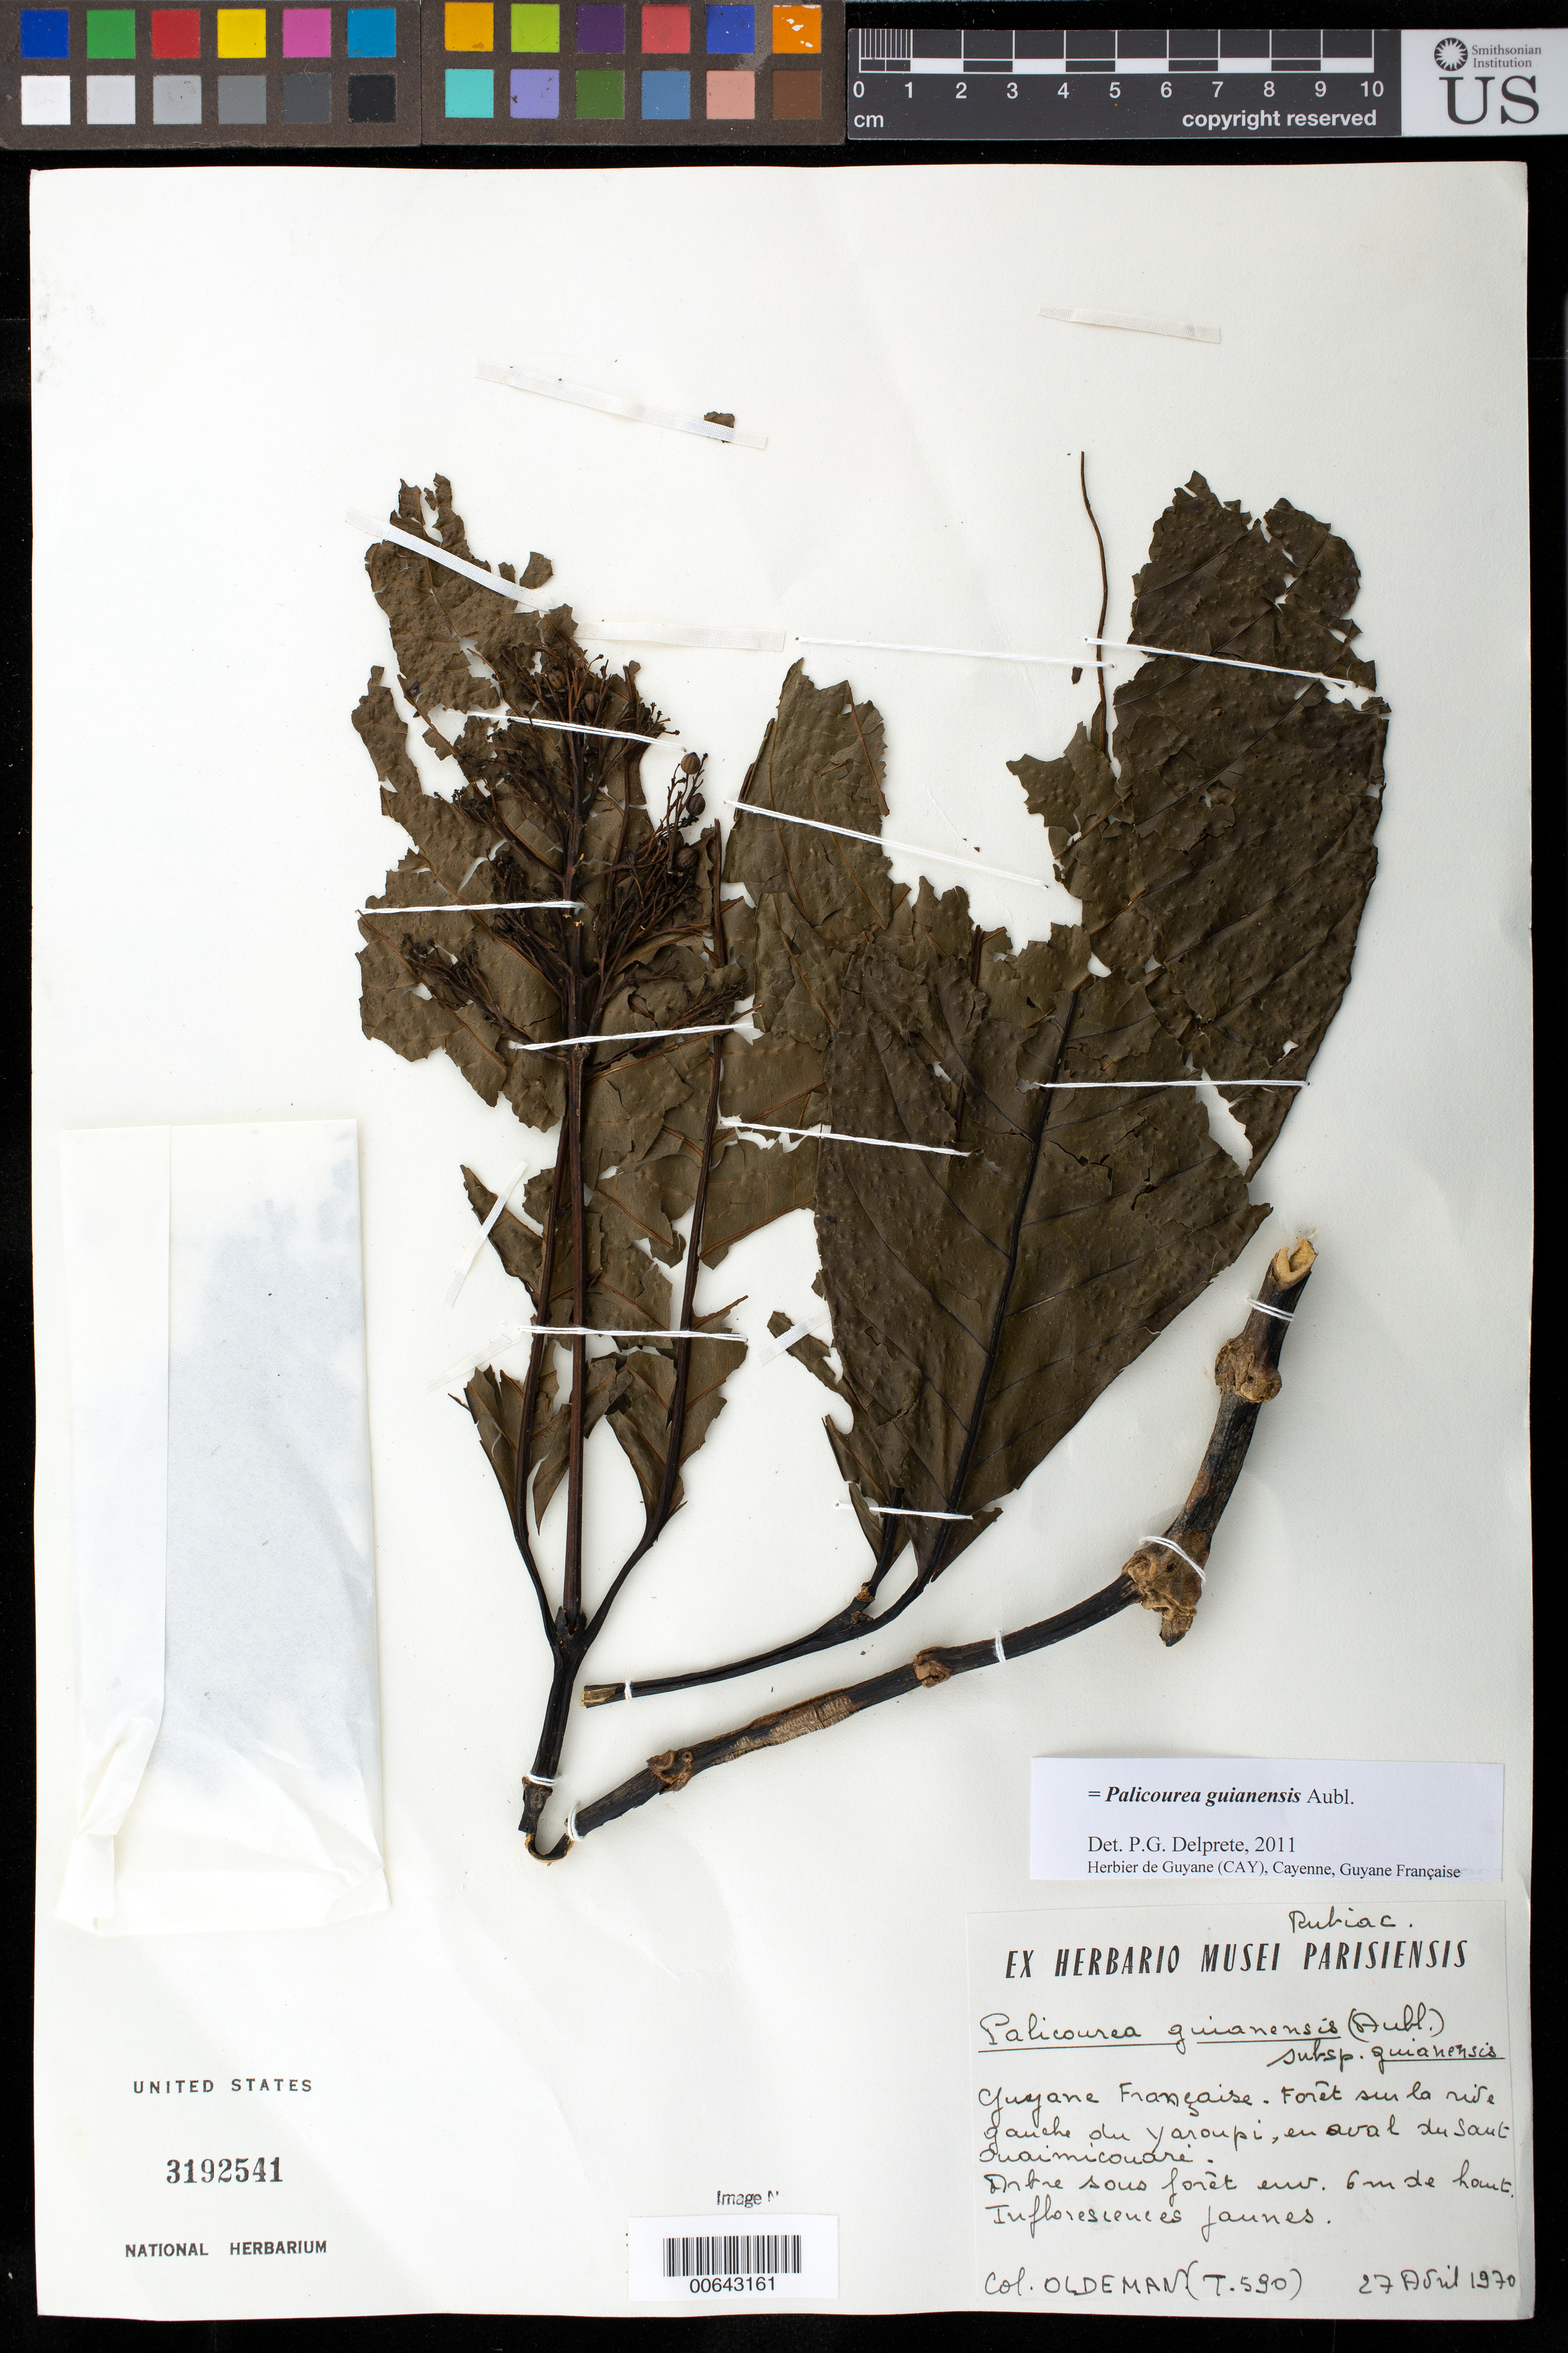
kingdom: Plantae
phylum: Tracheophyta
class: Magnoliopsida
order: Gentianales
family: Rubiaceae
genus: Palicourea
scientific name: Palicourea guianensis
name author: Aubl.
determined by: Delprete, P. G., Herb. de Guyane Cay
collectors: R. Oldeman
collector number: T 590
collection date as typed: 27-Apr-70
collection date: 1970-04-27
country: French Guiana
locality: Rivière Yaroupi, Saut Ouaimicouaré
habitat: Foret sur la rive gauche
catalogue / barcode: US 3192541